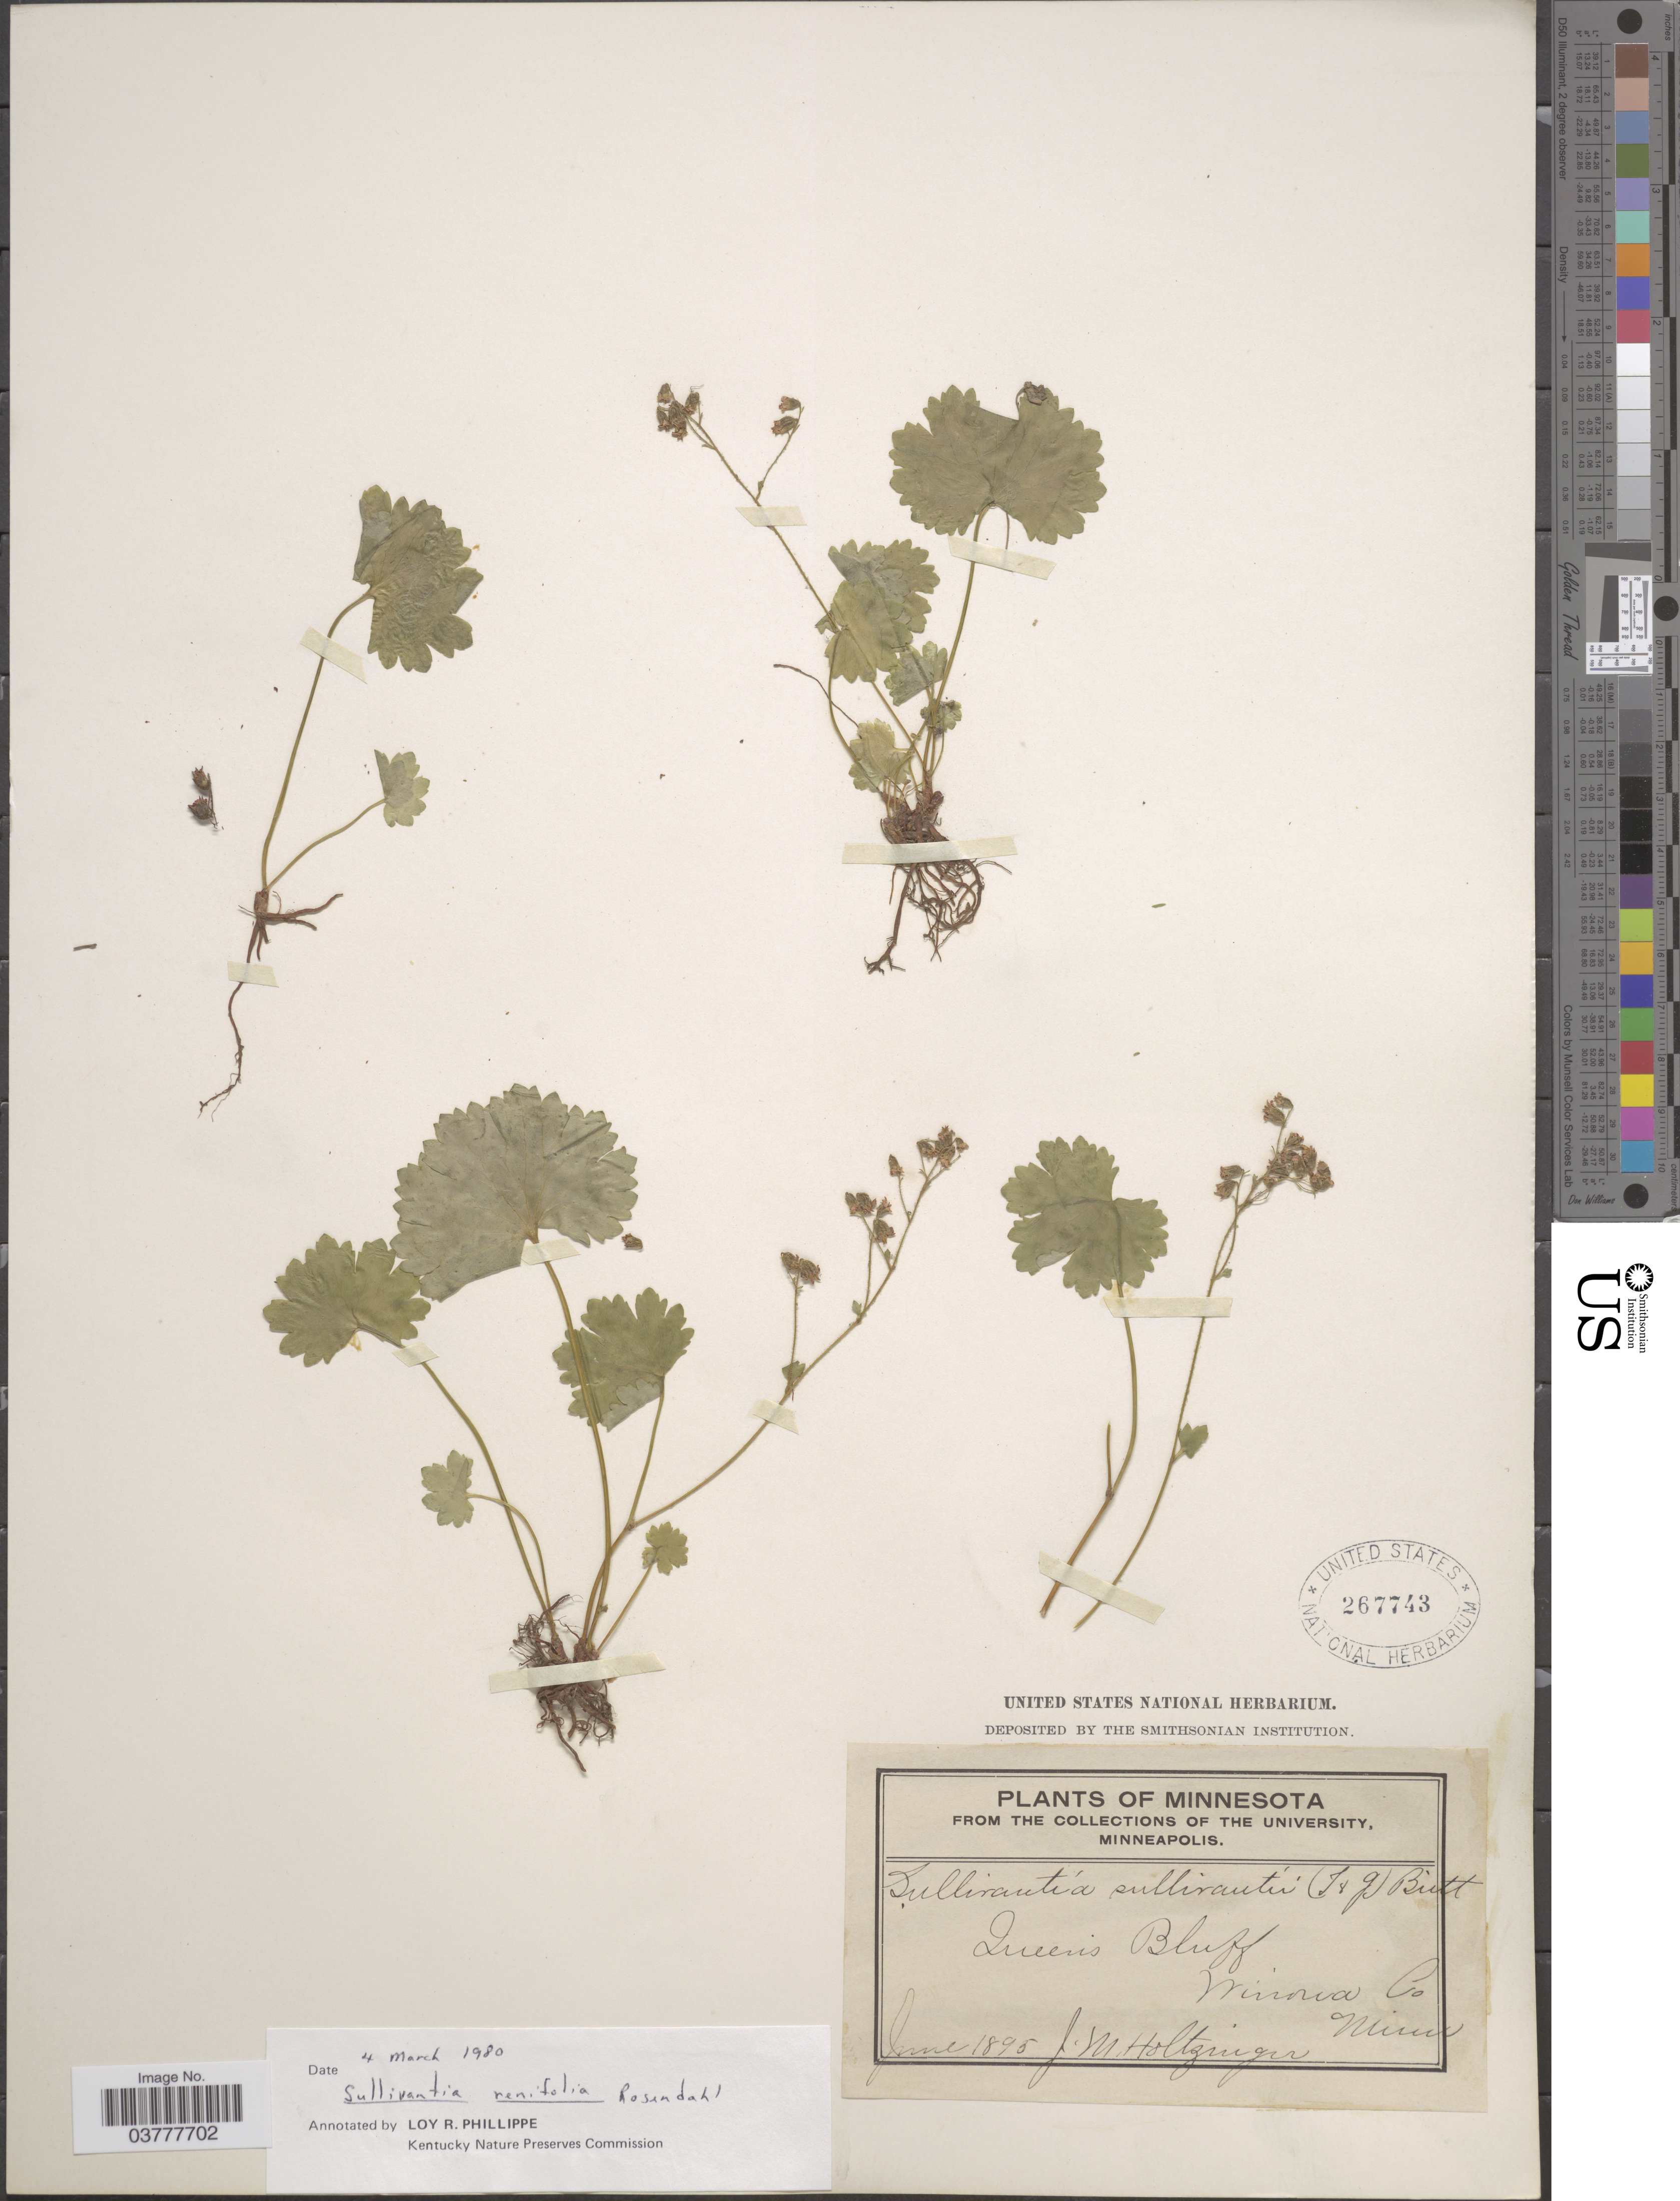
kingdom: Plantae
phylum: Tracheophyta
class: Magnoliopsida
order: Saxifragales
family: Saxifragaceae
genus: Sullivantia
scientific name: Sullivantia renifolia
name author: Rosend.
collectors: J. M. Holzinger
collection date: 1895-06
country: United States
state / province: Minnesota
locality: Queens Bluff, Winona Co.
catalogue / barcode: US 267743